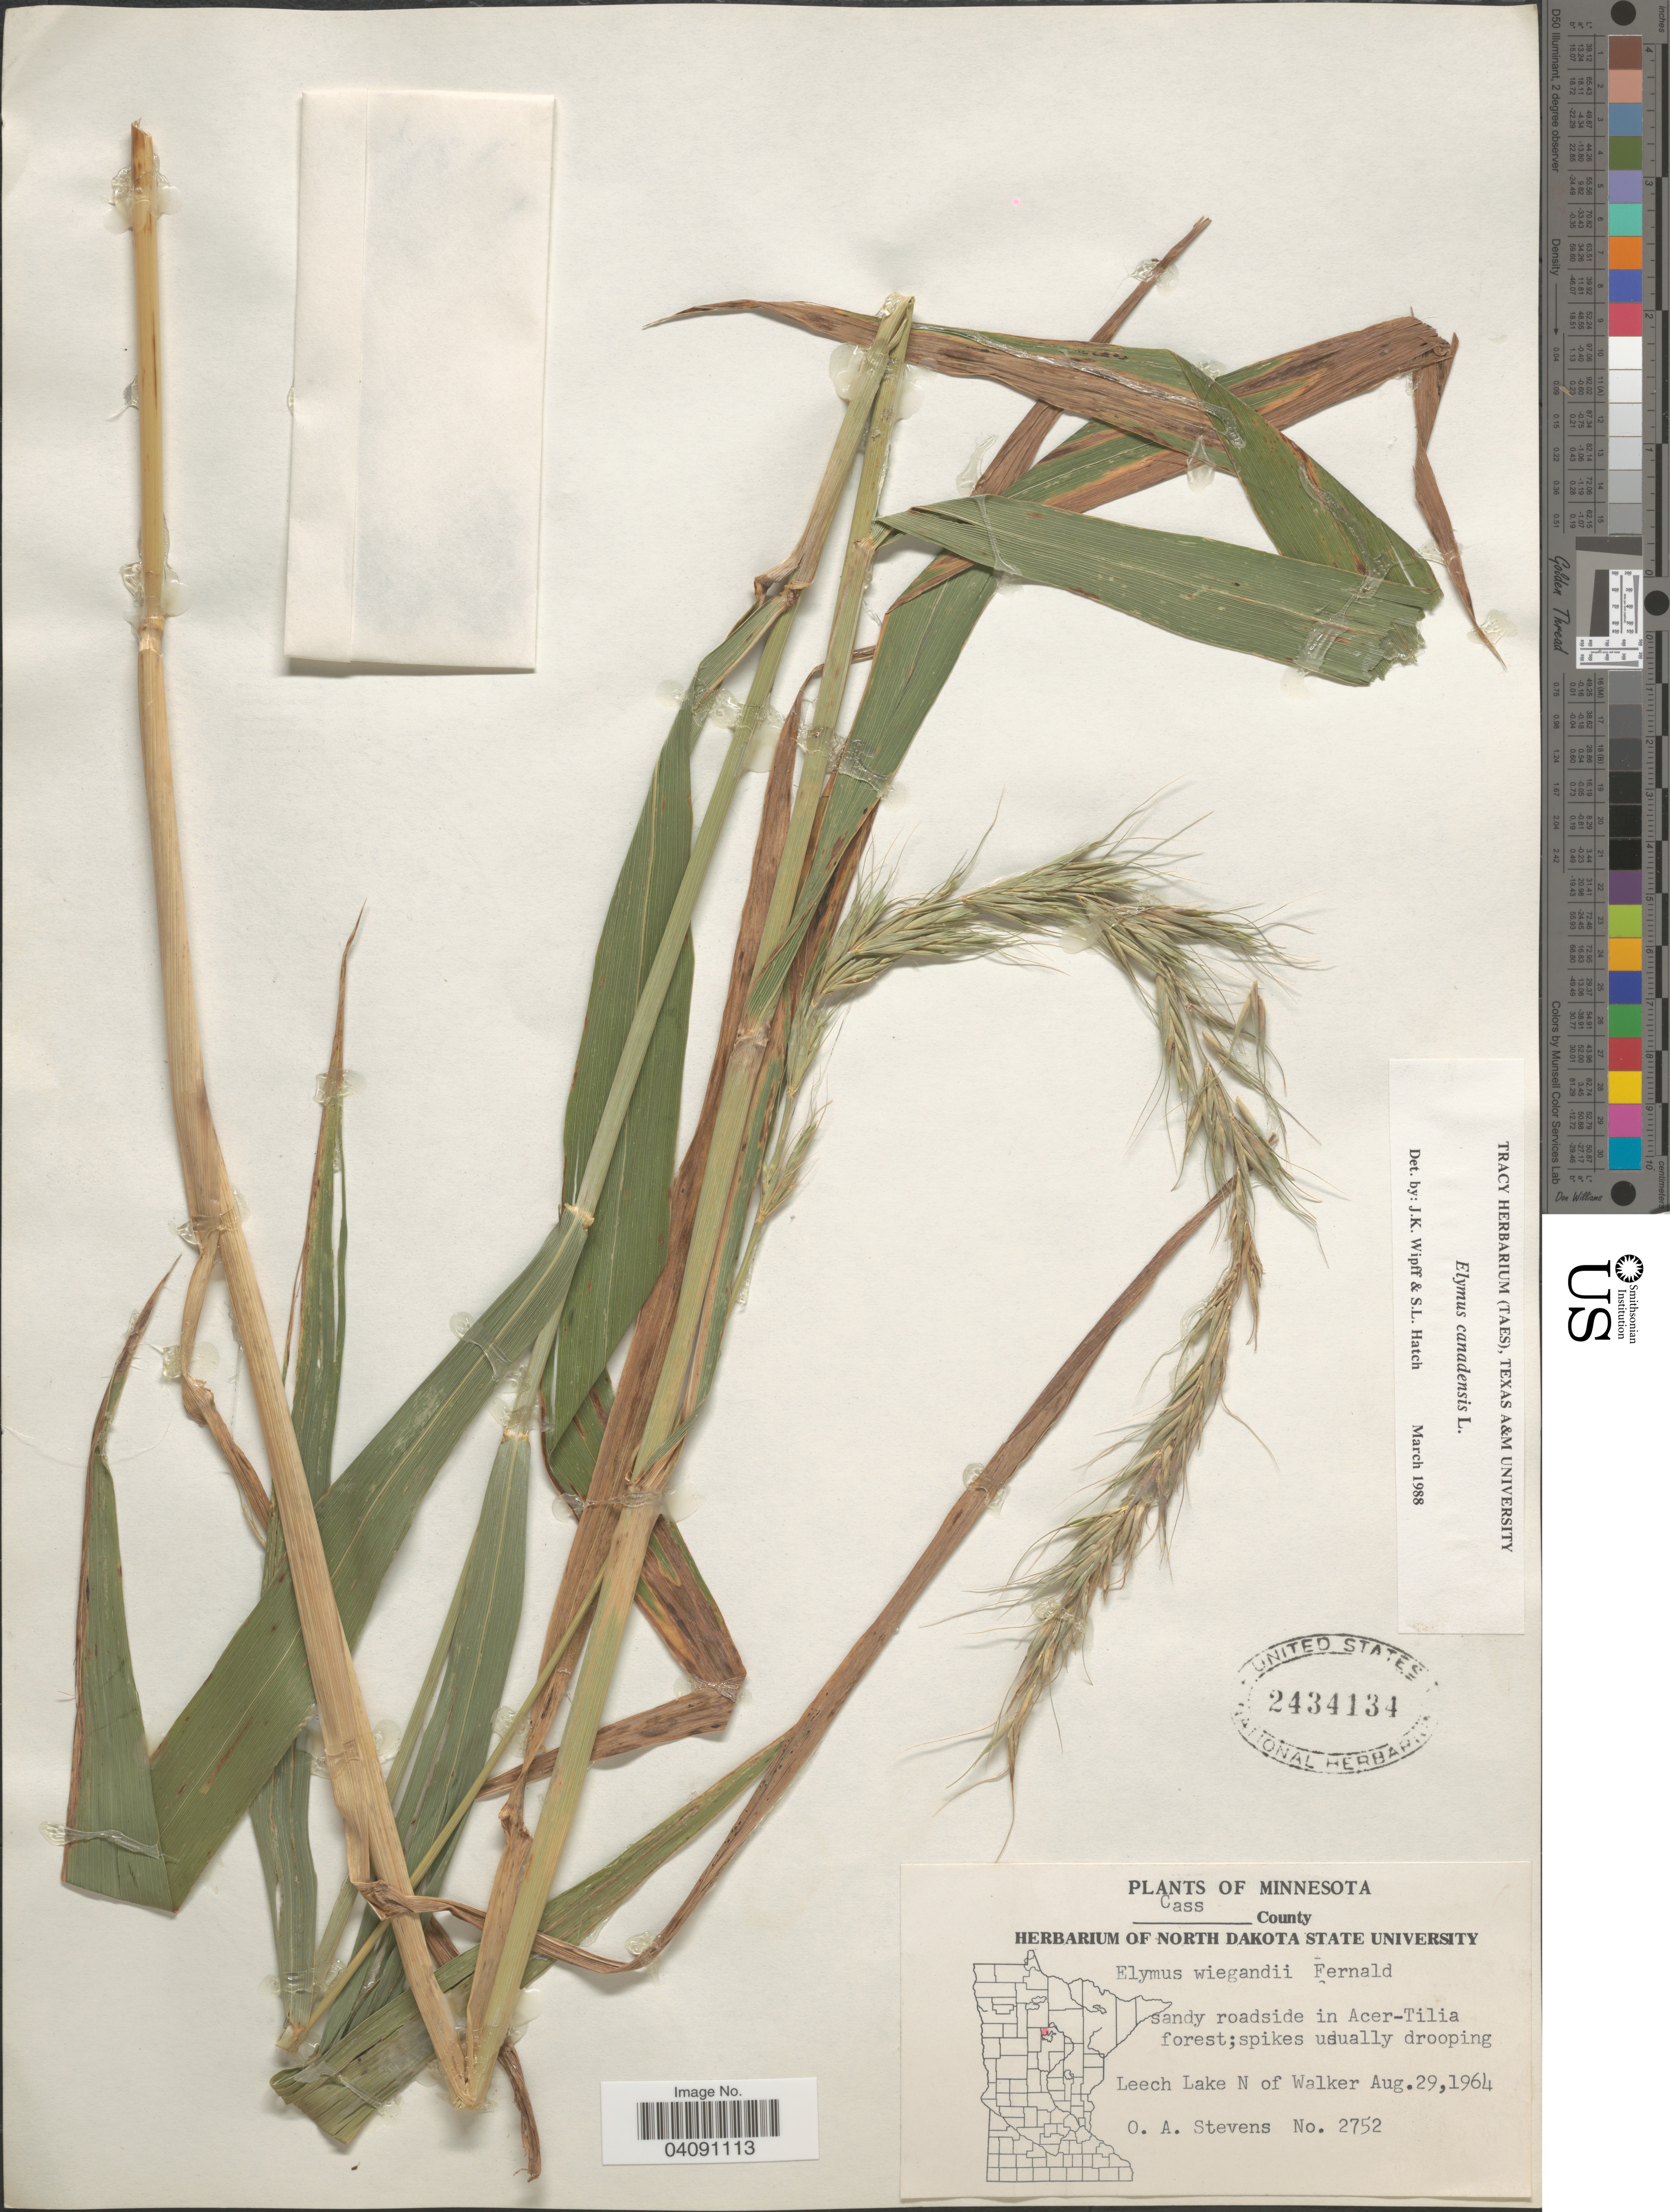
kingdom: Plantae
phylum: Tracheophyta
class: Liliopsida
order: Poales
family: Poaceae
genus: Elymus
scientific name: Elymus canadensis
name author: L.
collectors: O. A. Stevens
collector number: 2752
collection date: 1964-08-29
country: United States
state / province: Minnesota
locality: Cass County. Sandy roadside in Acer-Tilia forest; spikes usually drooping. Leech Lake N of Walker.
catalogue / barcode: US 2434134